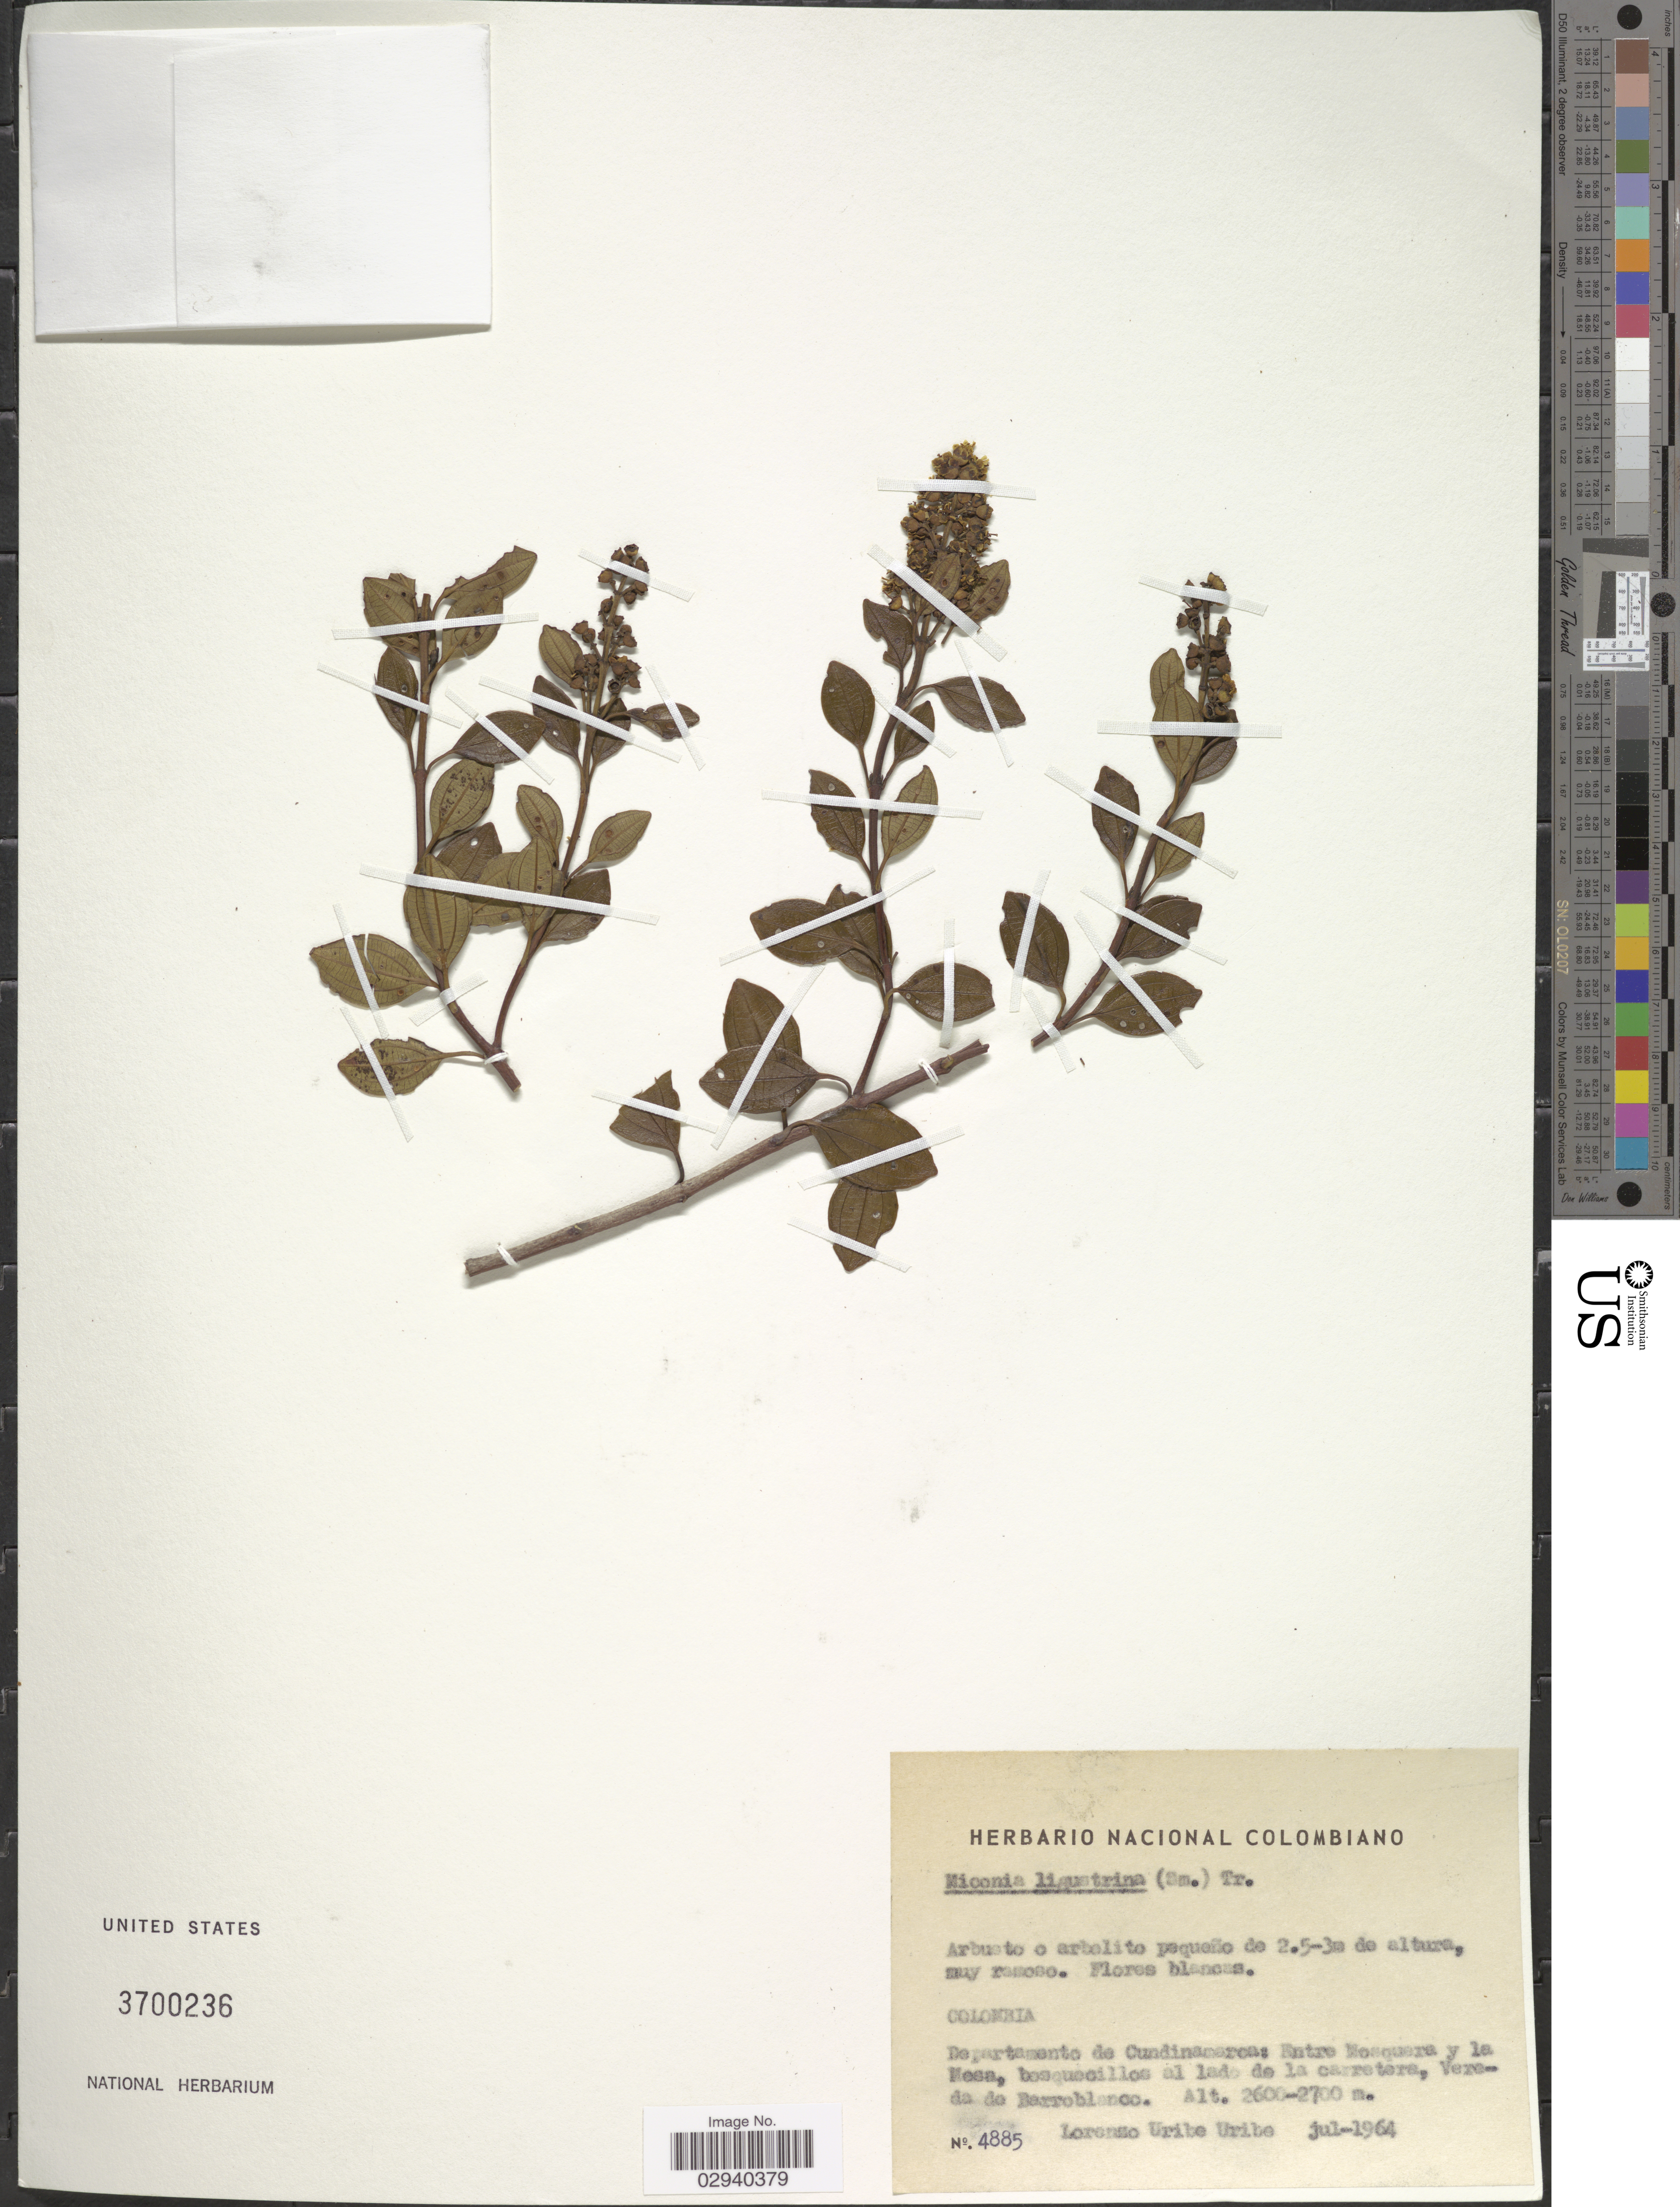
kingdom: Plantae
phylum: Tracheophyta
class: Magnoliopsida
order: Myrtales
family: Melastomataceae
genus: Miconia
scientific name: Miconia ligustrina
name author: (Sw.) Triana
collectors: L. Uribe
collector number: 4885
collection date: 1964-07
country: Colombia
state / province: Cundinamarca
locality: Departamento de Cundinamarca: Entre Mosquera y la Mesa, bosquecillos al lado de la carretera, Vereda de Barroblanco.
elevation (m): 2600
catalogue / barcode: US 3700236